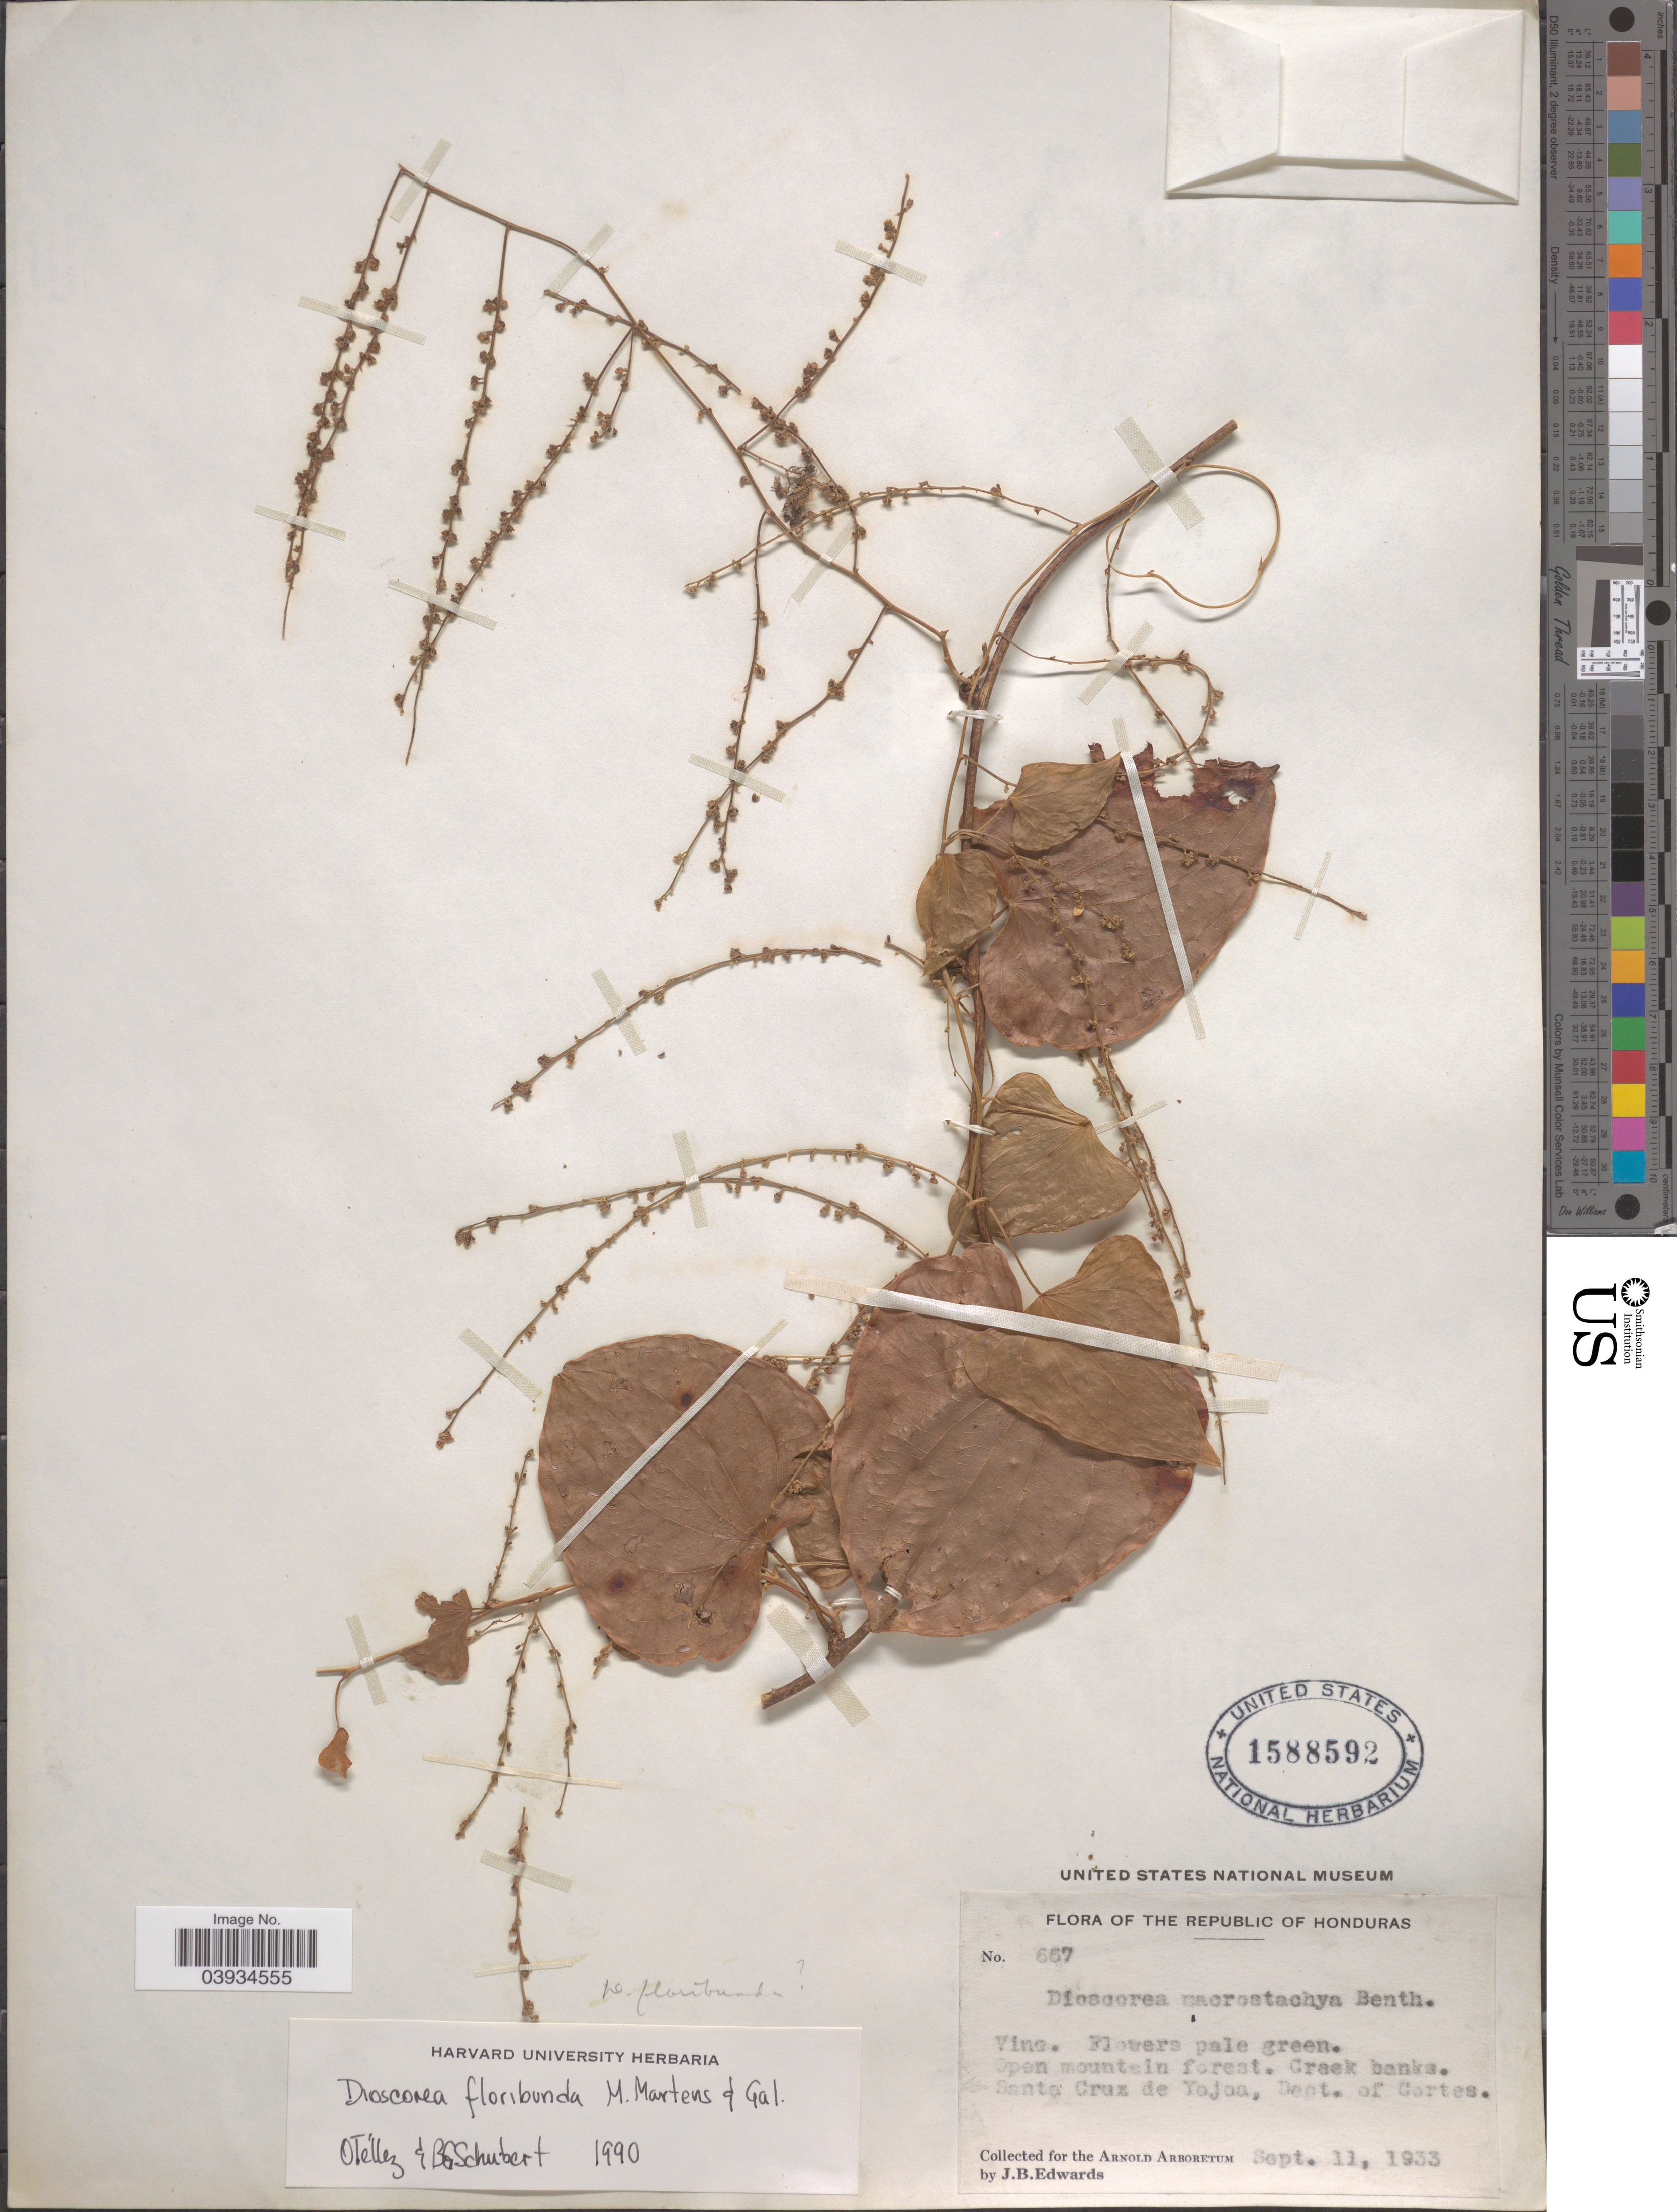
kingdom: Plantae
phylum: Tracheophyta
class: Liliopsida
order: Dioscoreales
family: Dioscoreaceae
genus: Dioscorea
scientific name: Dioscorea floribunda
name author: M. Martens & Galeotti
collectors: J. B. Edwards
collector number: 657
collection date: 1933-09-11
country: Honduras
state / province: Cortes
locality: Santa Cruz de Yojan, Dept. of Cortes.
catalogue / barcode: US 1588592